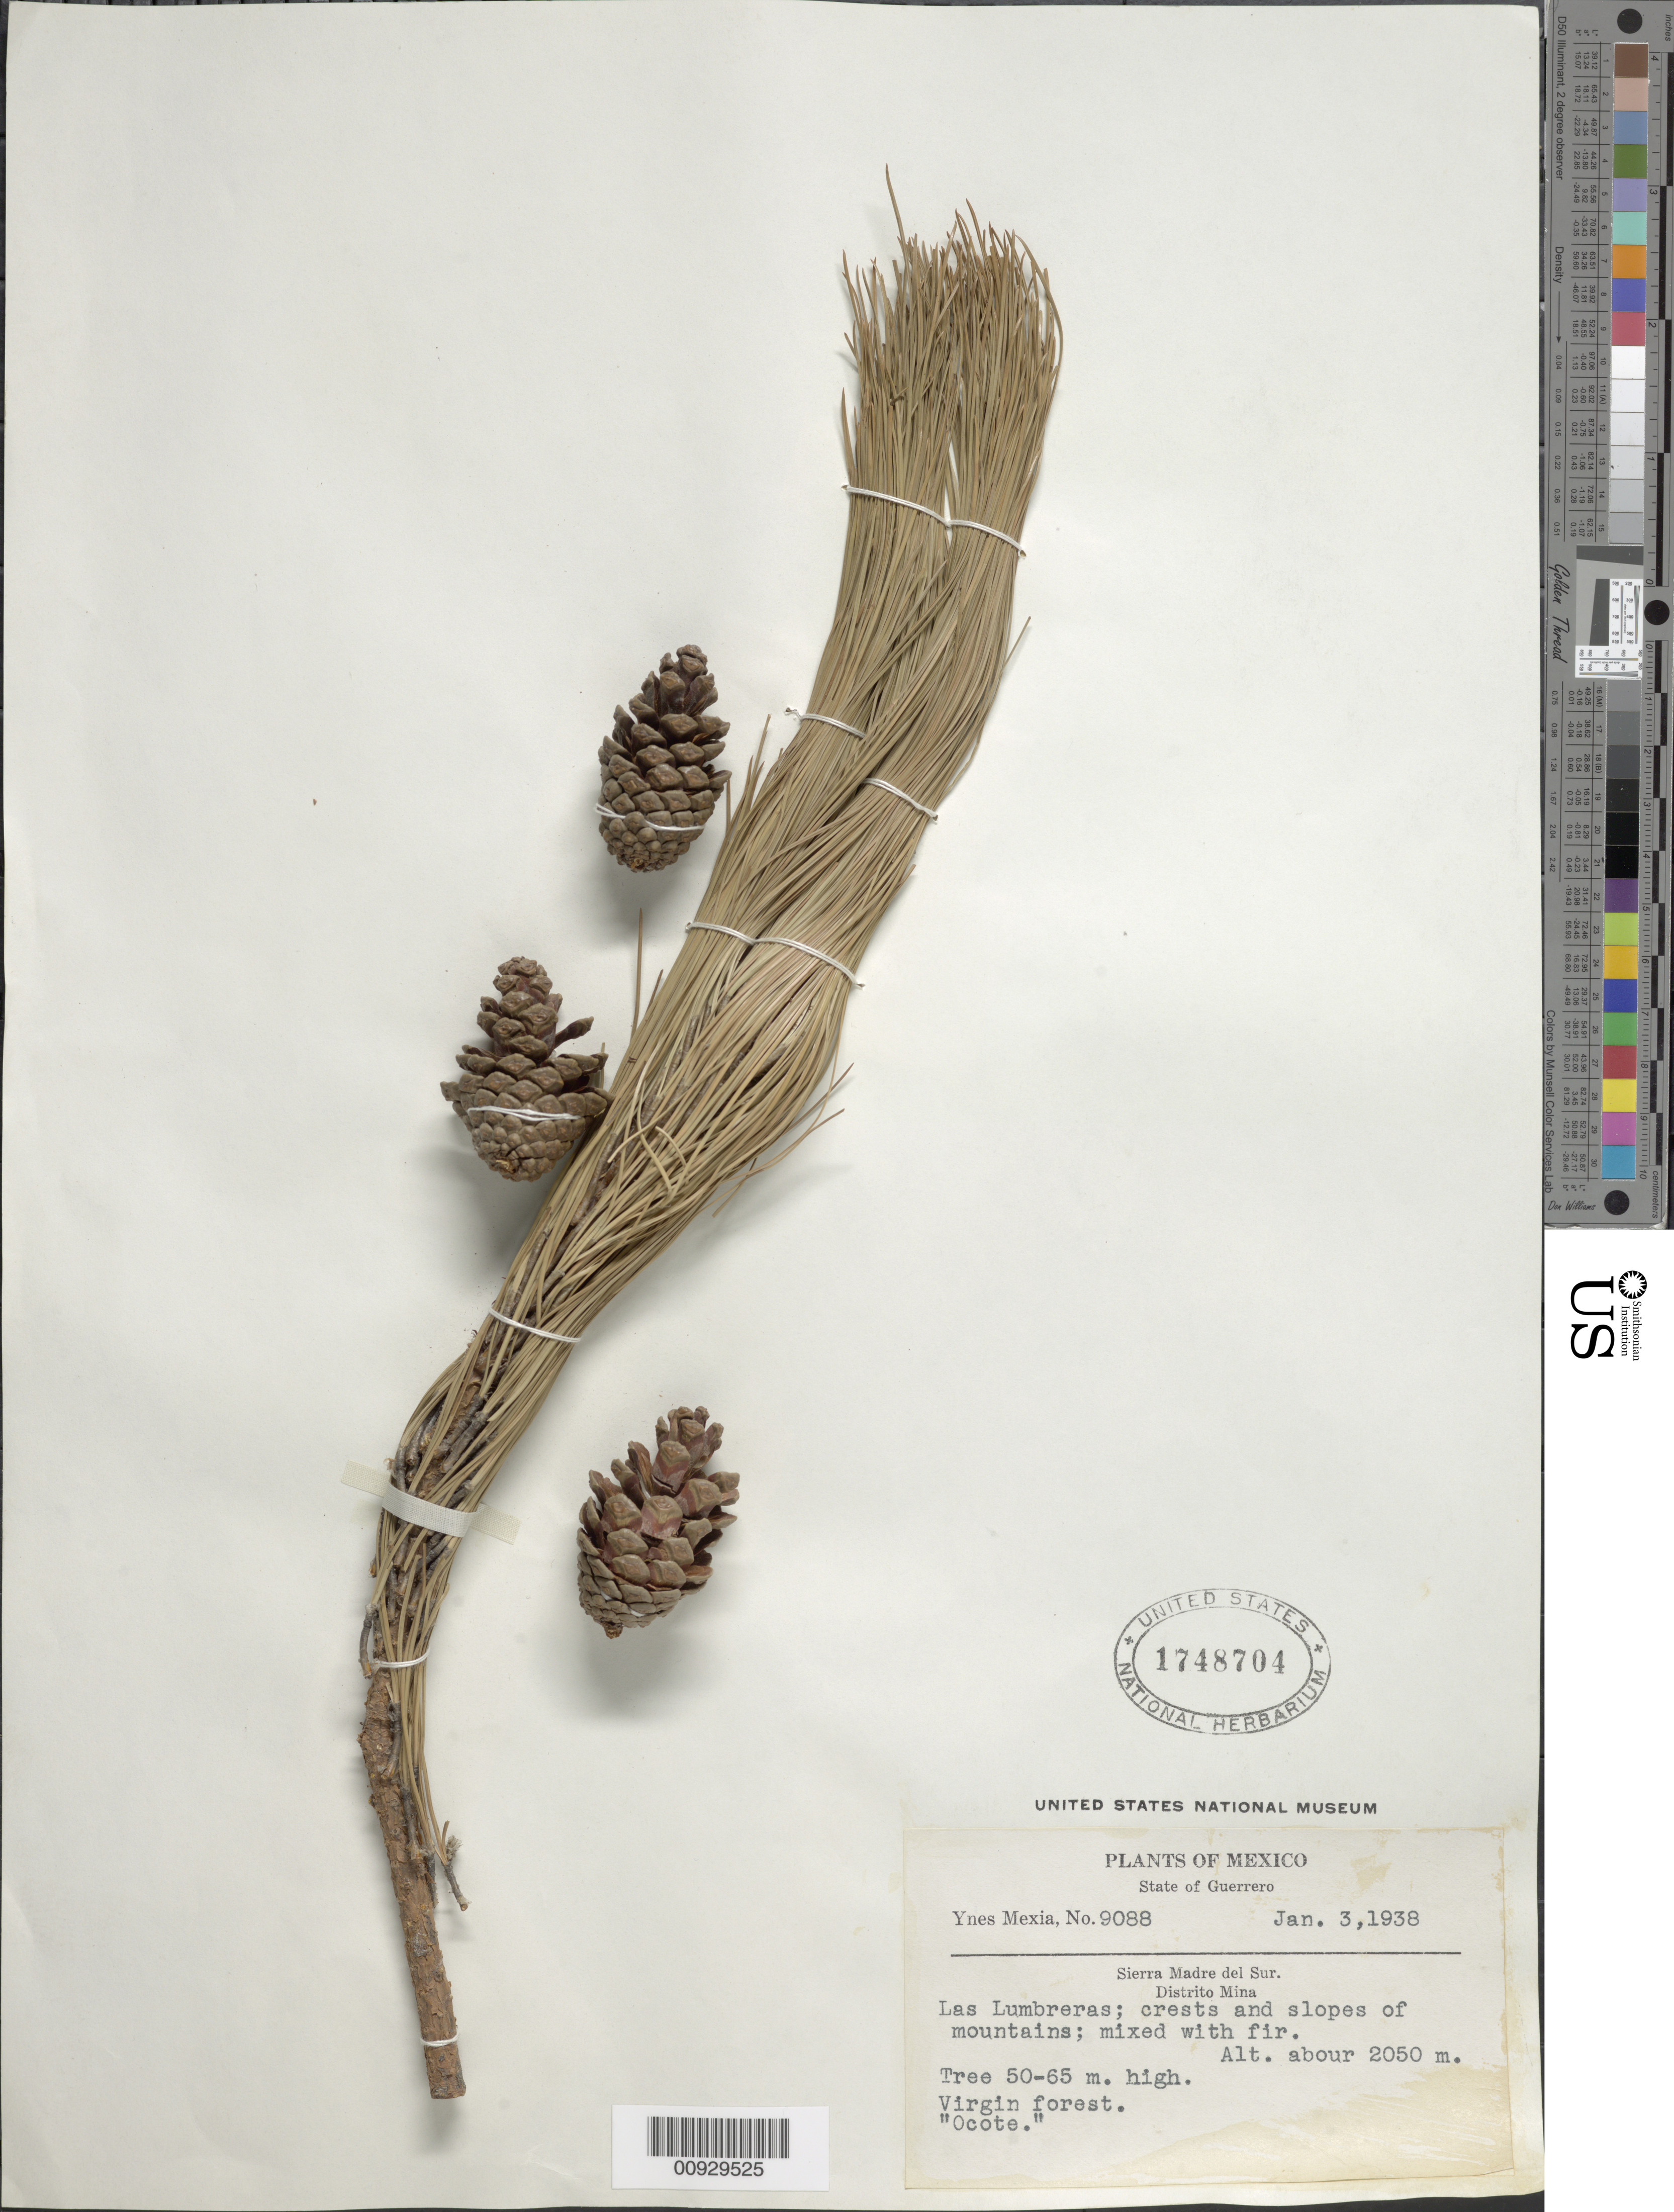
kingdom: Plantae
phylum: Tracheophyta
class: Pinopsida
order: Pinales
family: Pinaceae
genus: Pinus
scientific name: Pinus sp.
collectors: Y. Mexia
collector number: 9088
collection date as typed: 03 Jan 1938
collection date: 1938-01-03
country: Mexico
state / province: Guerrero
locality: Las Lumbreras. Sierra Madre del Sur. Distrito Mina.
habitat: Crest and slopes of mountains; mixed with fir. Virgin forest.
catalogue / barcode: US 1748704